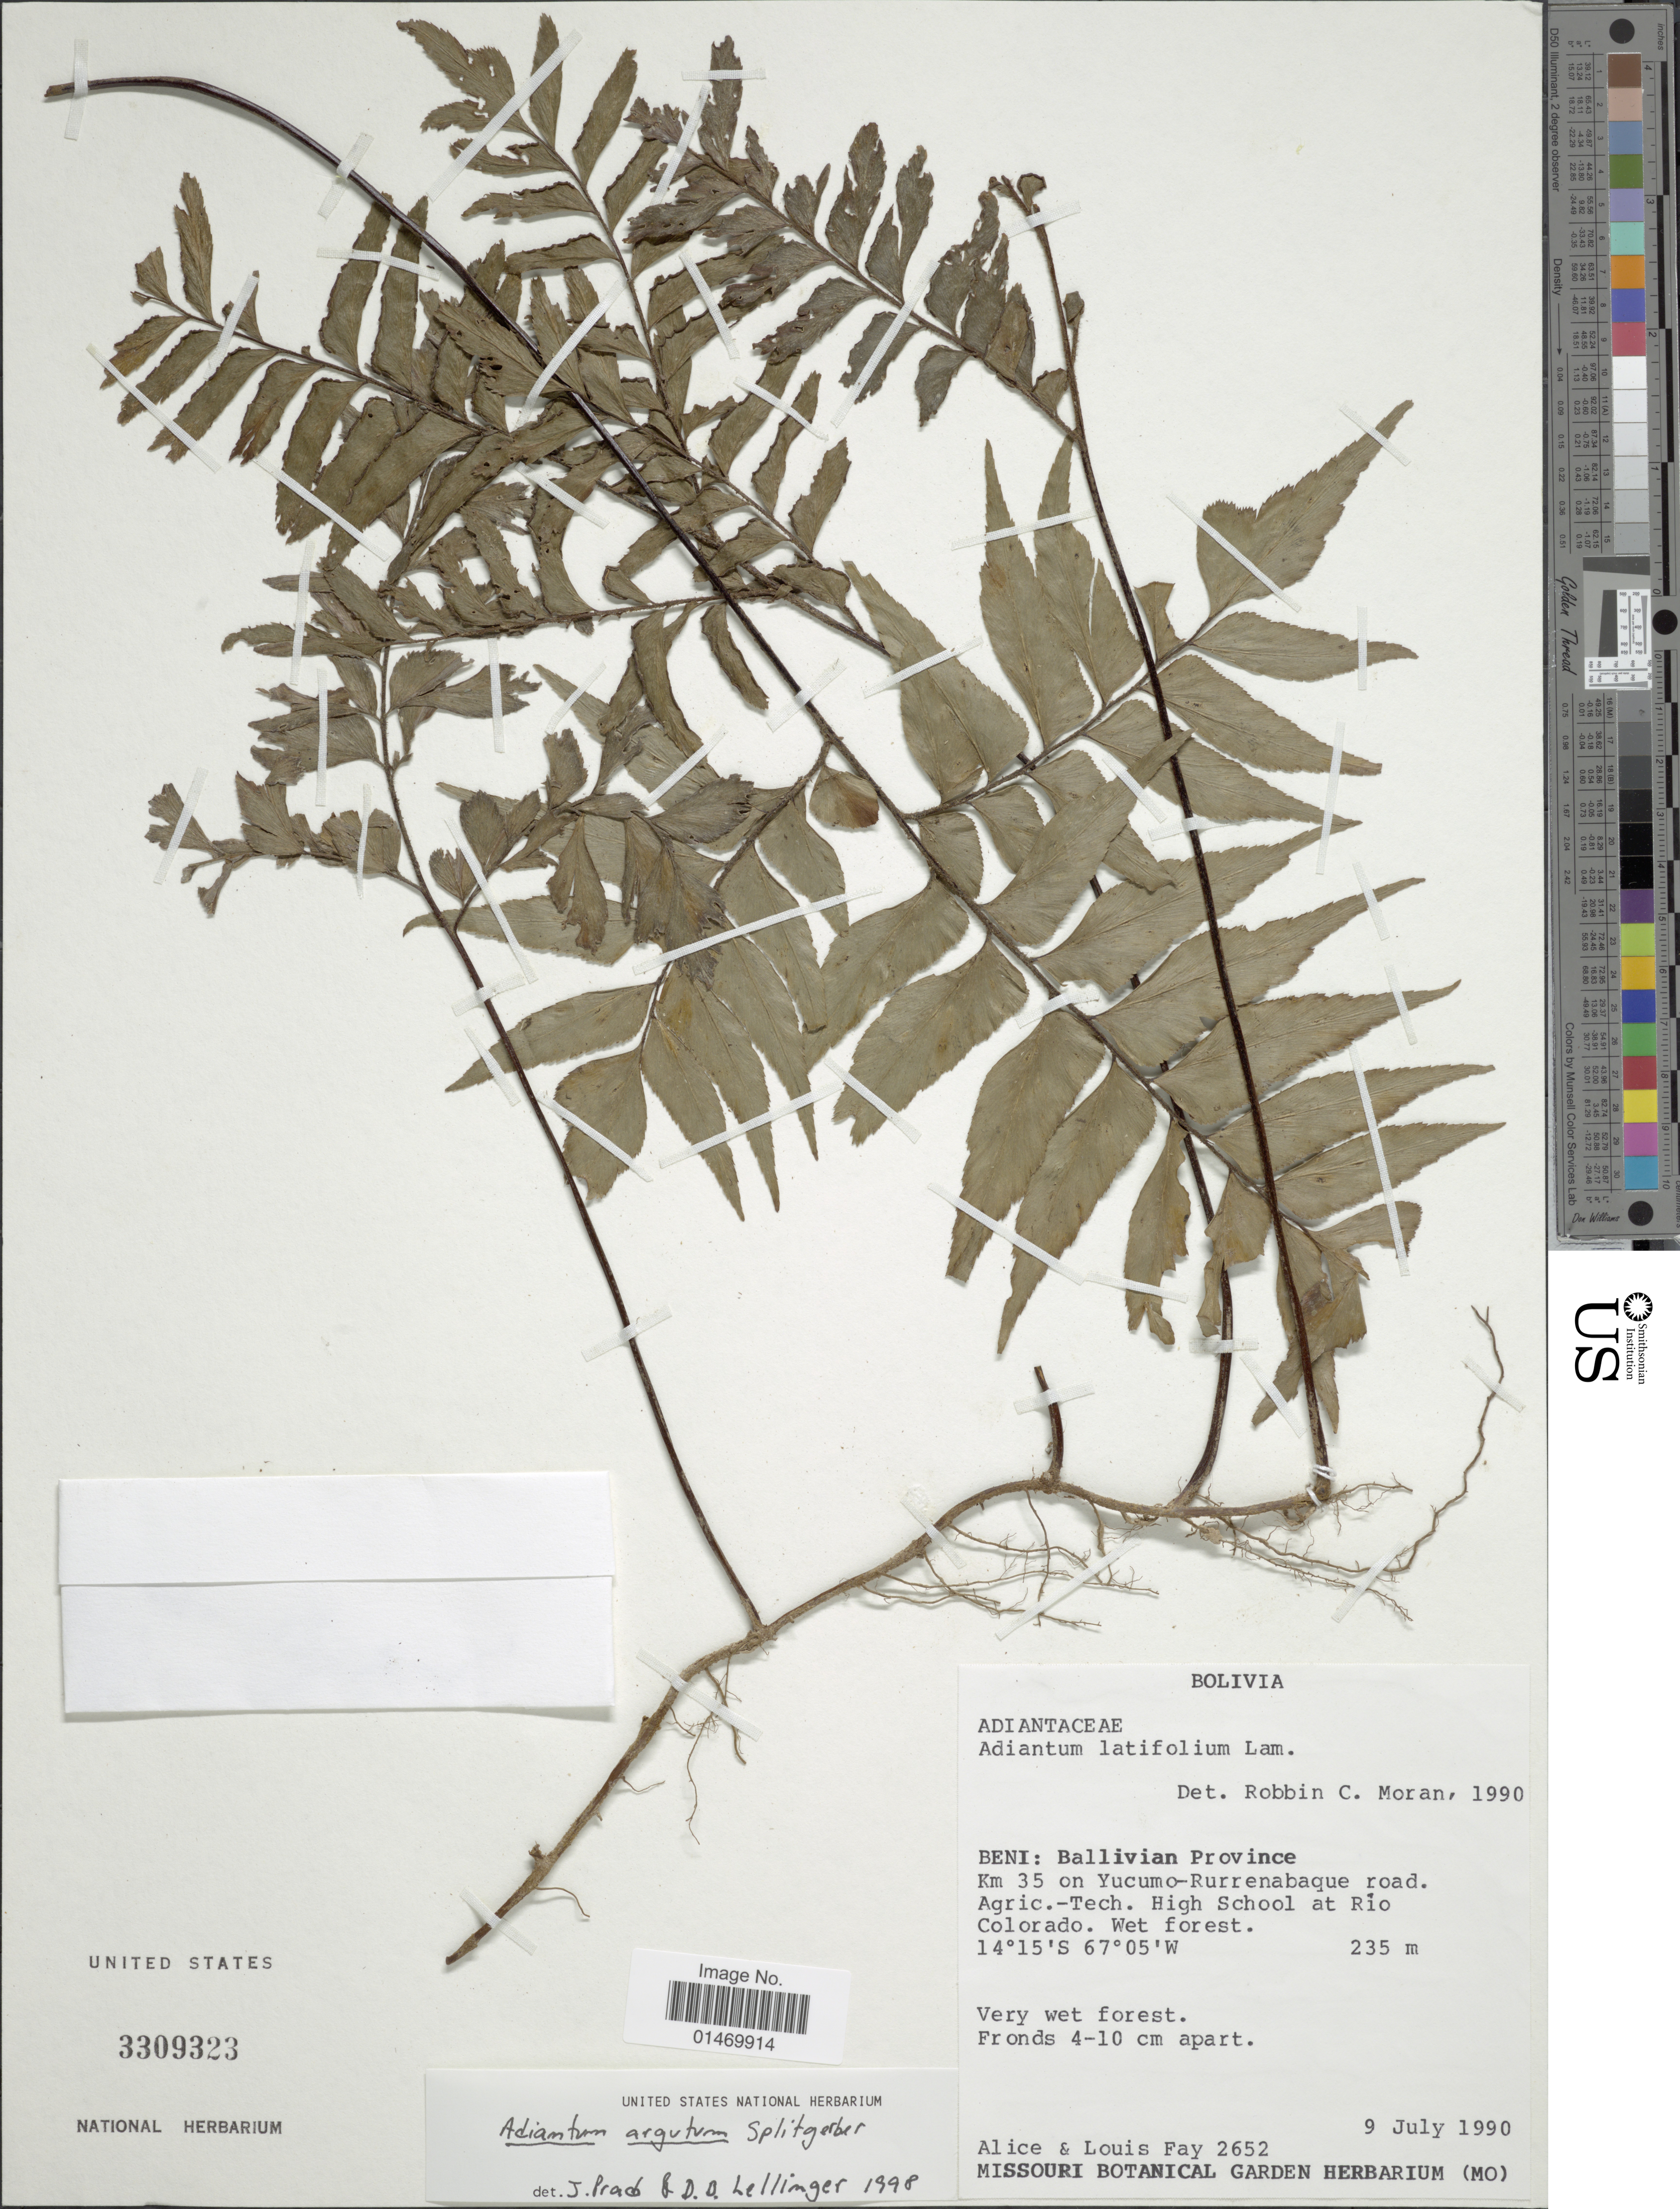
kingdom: Plantae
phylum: Tracheophyta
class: Polypodiopsida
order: Polypodiales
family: Pteridaceae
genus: Adiantum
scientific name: Adiantum argutum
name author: Splitg.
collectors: A. Fay & L. Fay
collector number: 2652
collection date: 1990-07-09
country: Bolivia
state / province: Beni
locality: Bolivia, Ballivian Province, km 35 on Yucumo-Rerrenabaque road. Agric.-Tech. High school at Rio Colorado.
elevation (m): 235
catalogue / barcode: US 3309323